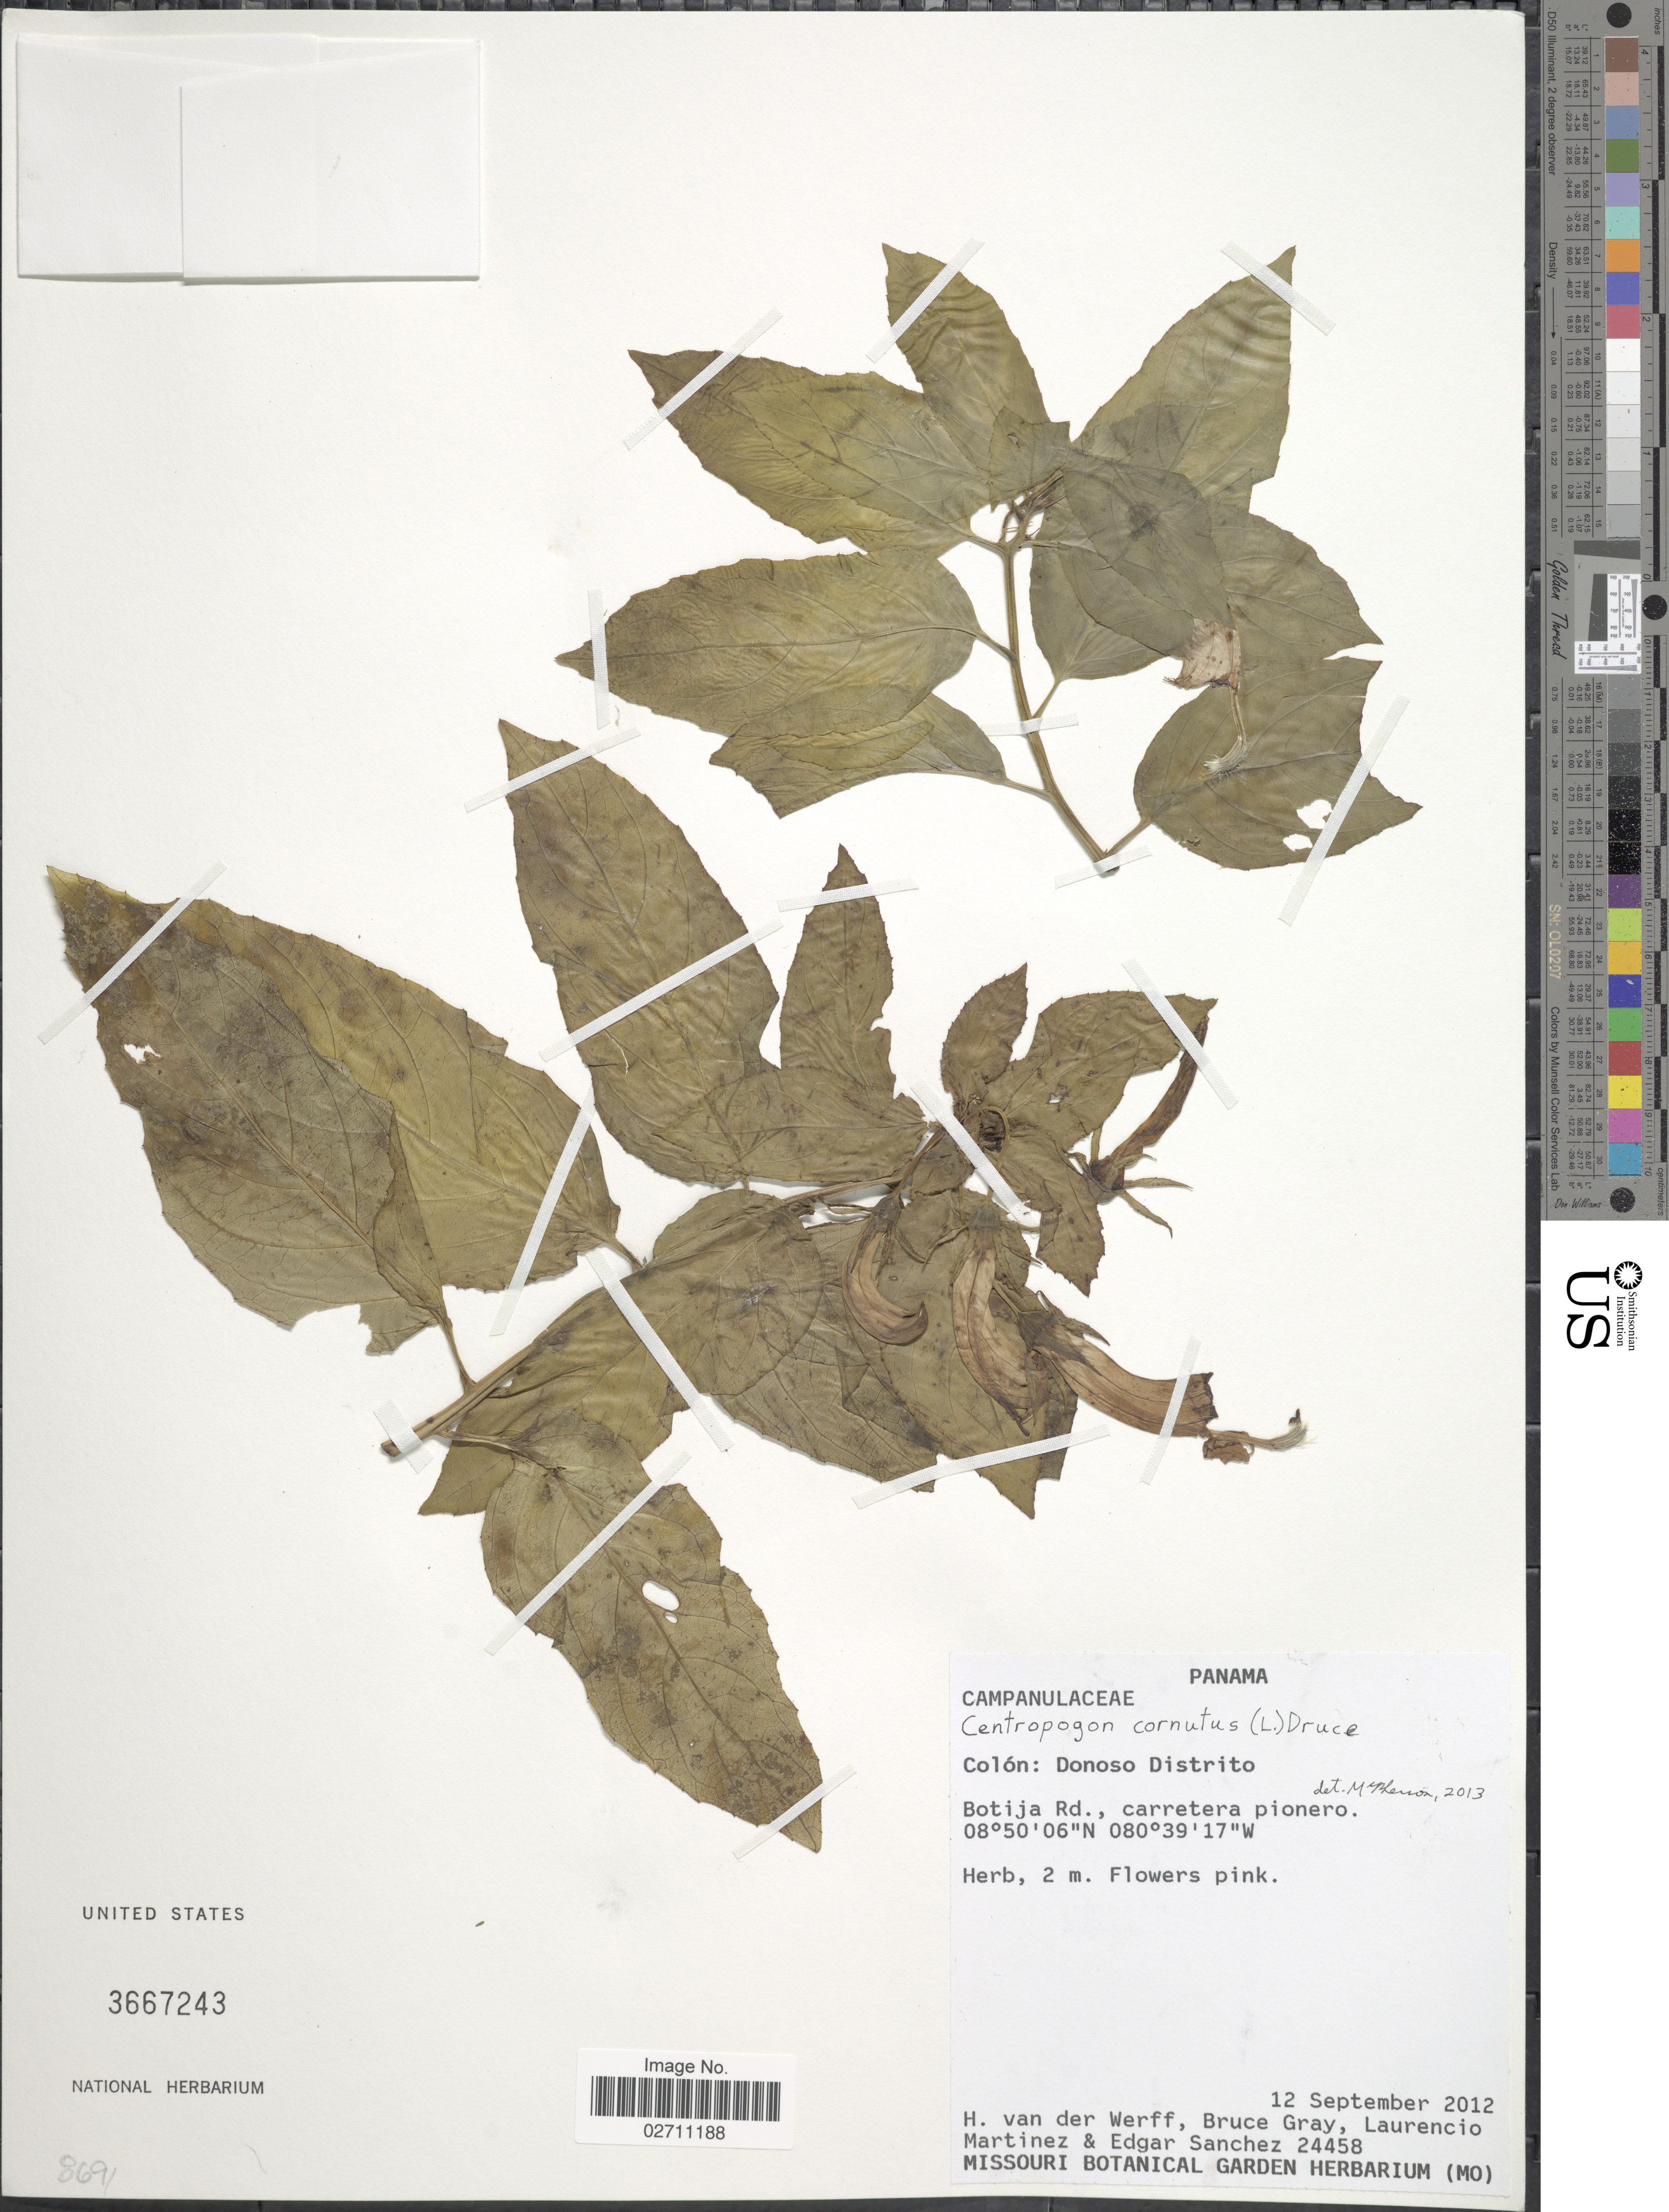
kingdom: Plantae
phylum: Tracheophyta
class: Magnoliopsida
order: Asterales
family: Campanulaceae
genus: Centropogon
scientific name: Centropogon cornutus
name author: (L.) Druce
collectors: H. van der Werff, B. Gray, L. Martinez & E. Sanchez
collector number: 24458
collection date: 2012-09-12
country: Panama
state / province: Colón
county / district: Donoso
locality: Donoso Distrito, Bojita Rd., carretera pionero.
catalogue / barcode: US 3667243